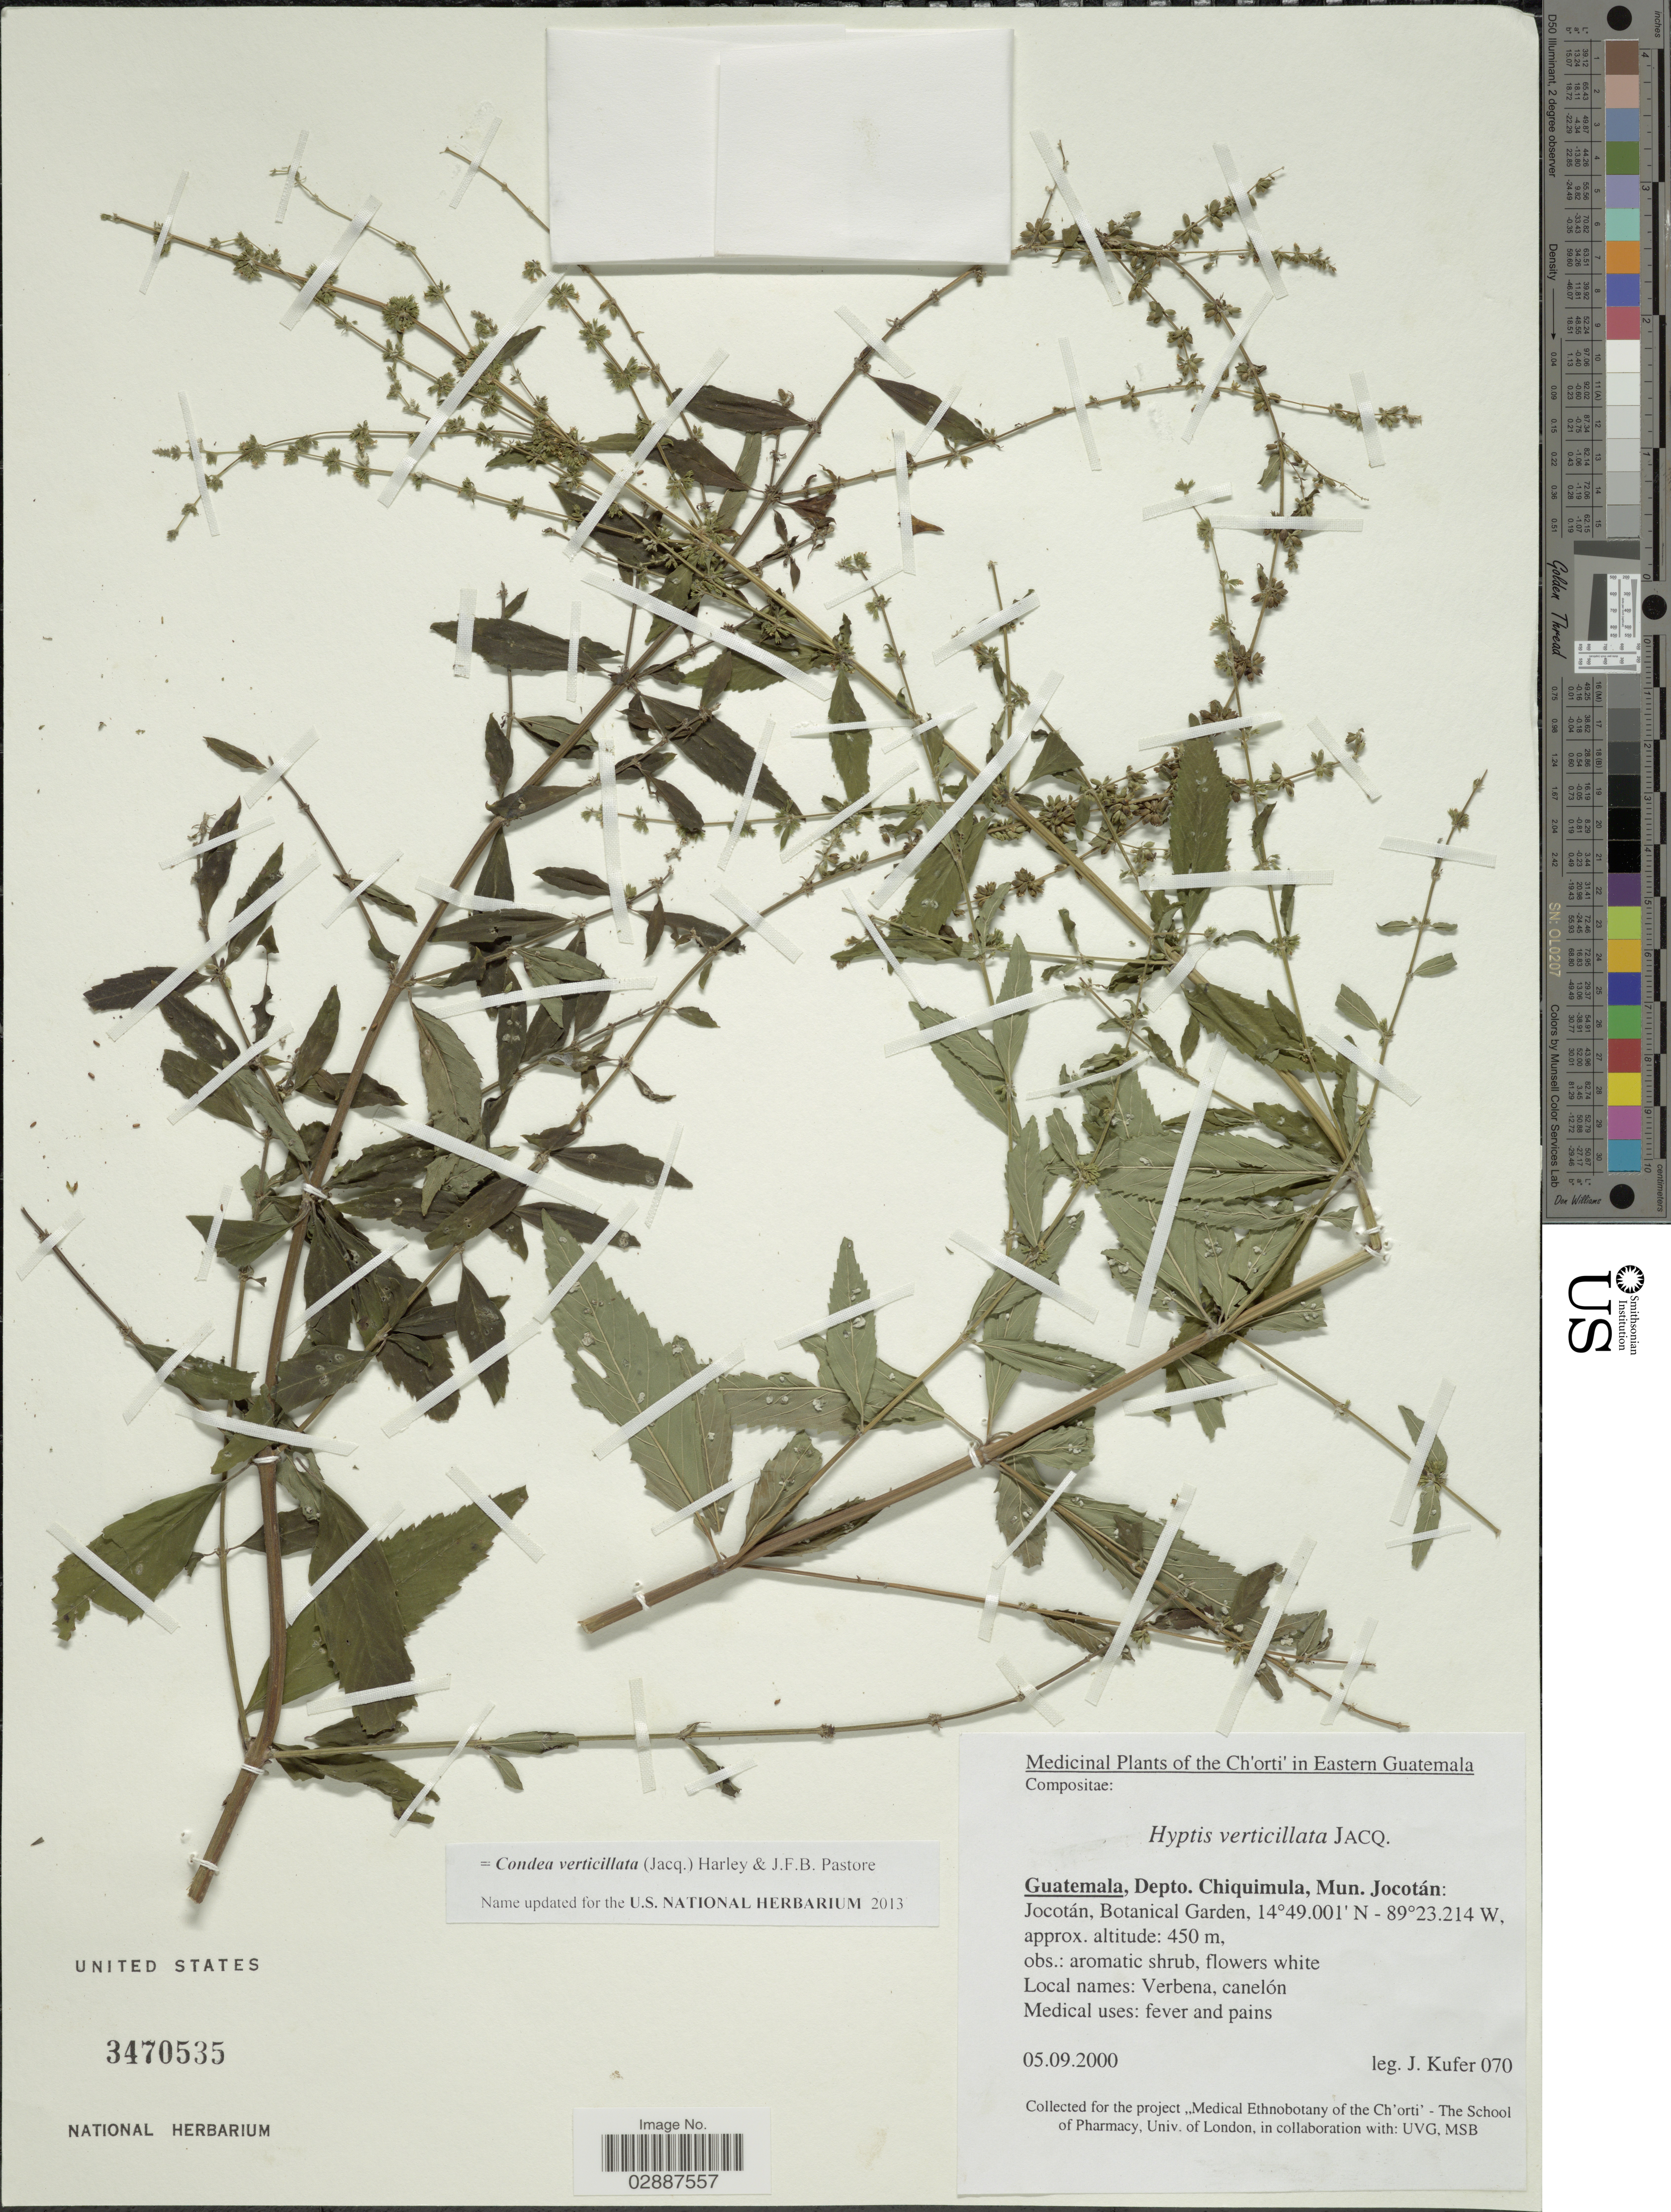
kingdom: Plantae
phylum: Tracheophyta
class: Magnoliopsida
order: Lamiales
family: Lamiaceae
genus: Condea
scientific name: Condea verticillata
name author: (Jacq.) Harley & J.F.B. Pastore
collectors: J. Kufer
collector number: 070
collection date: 2000-09-05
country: Guatemala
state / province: Chiquimula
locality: Depto. Chiquimula, Mun. Jocotán: Jocatán, Botanical Garden.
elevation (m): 450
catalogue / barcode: US 3470535